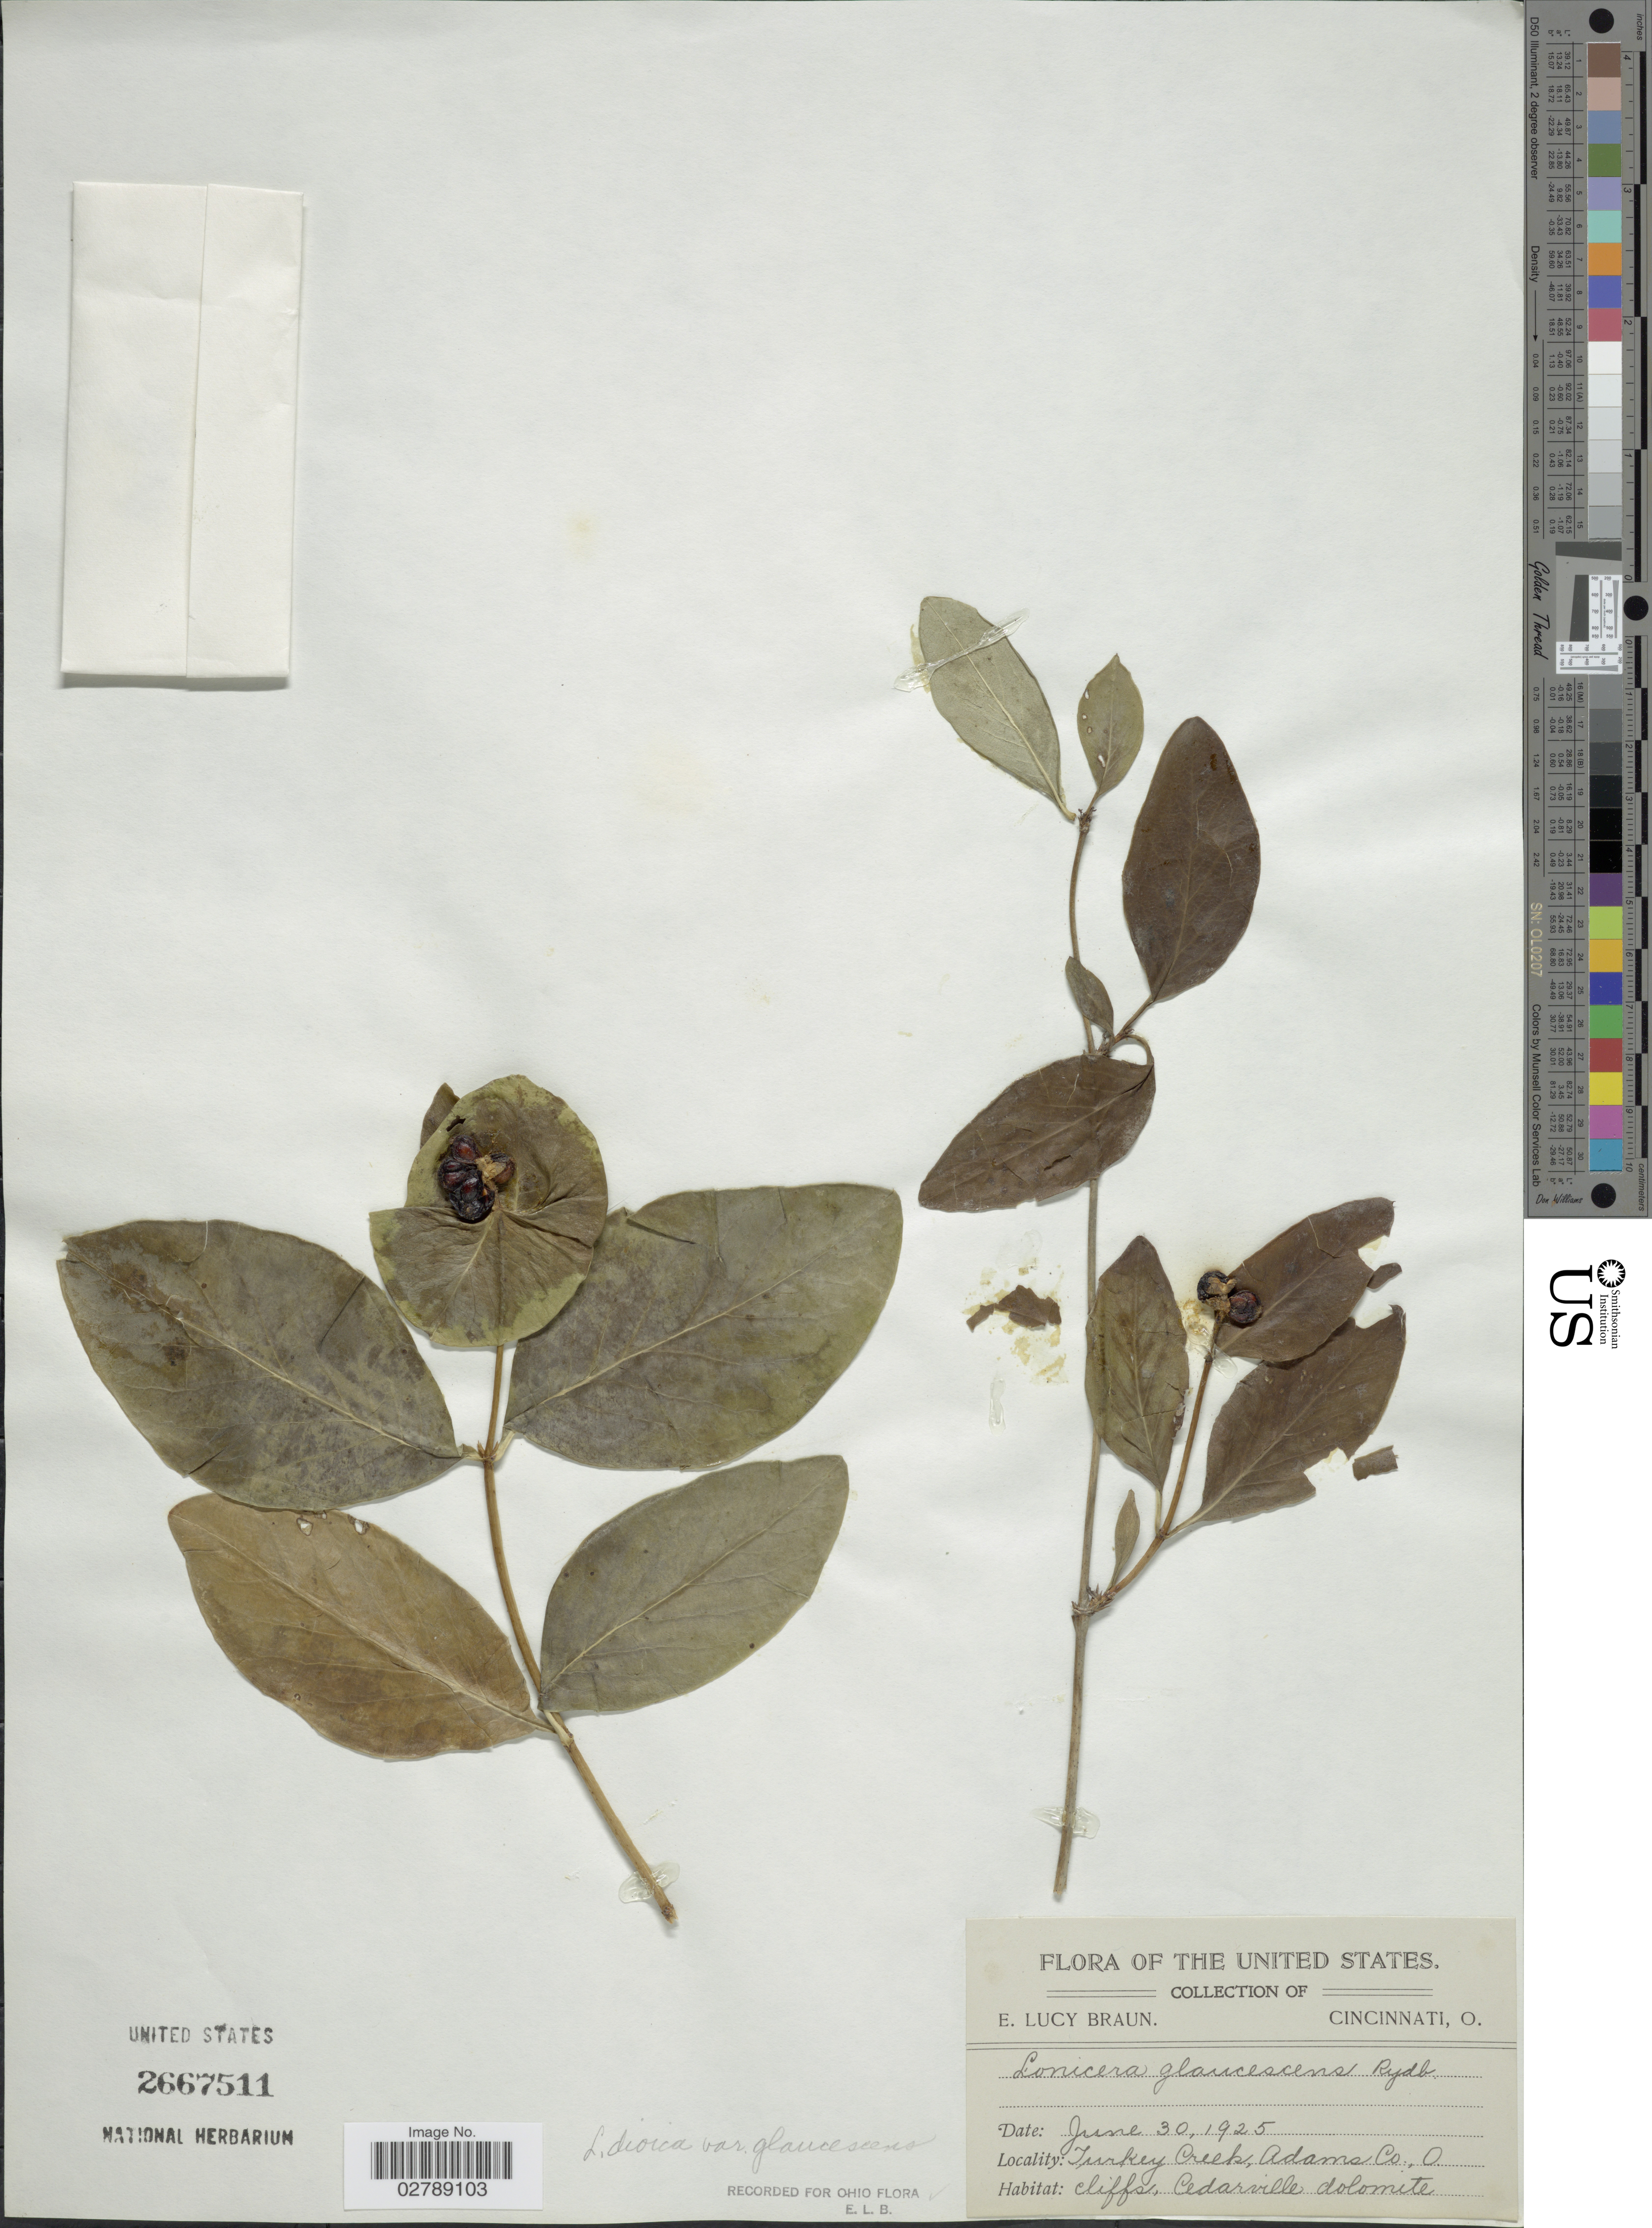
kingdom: Plantae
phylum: Tracheophyta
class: Magnoliopsida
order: Dipsacales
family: Caprifoliaceae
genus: Lonicera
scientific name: Lonicera dioica var. glaucescens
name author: (Rydb.) Butters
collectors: E. L. Braun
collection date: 1925-06-30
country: United States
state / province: Ohio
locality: Turkey Creek, Adams Co., O. cliffs, Cedarville dolomite.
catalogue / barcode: US 2667511